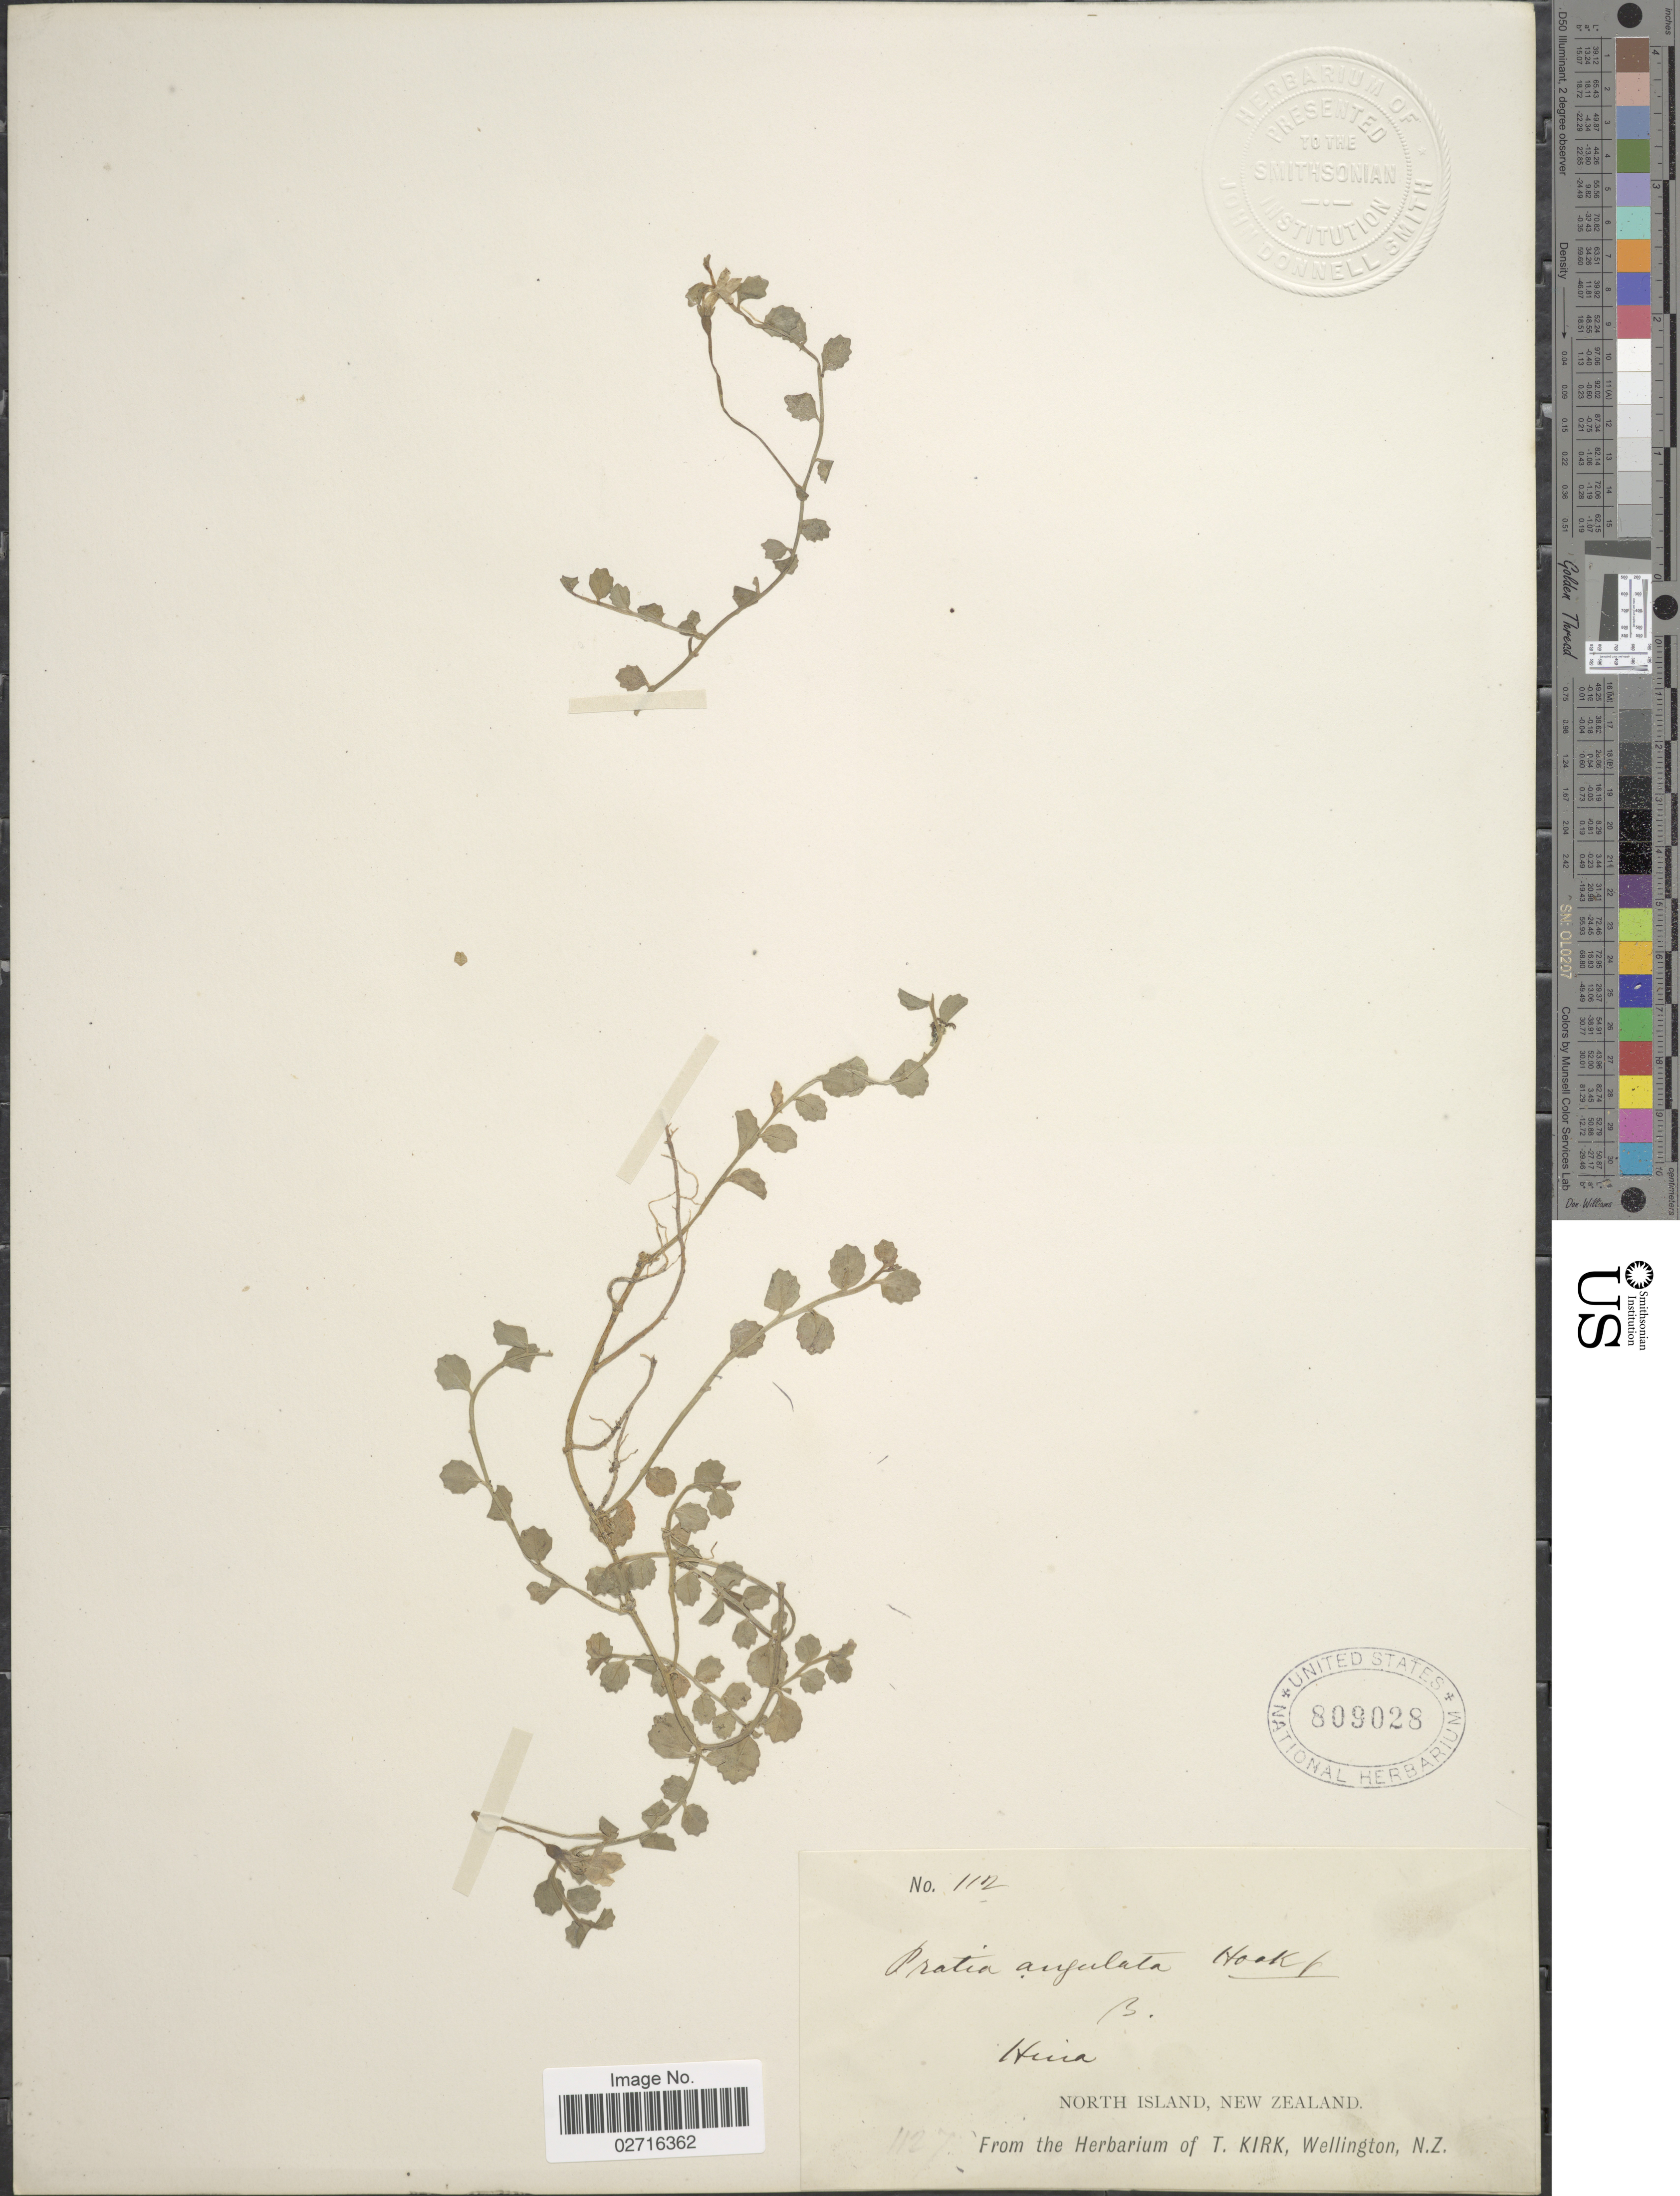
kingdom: Plantae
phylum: Tracheophyta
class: Magnoliopsida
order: Asterales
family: Campanulaceae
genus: Pratia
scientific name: Pratia angulata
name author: (G. Forst.) Hook. f.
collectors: ex herb. T. Kirk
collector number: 112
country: New Zealand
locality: Huia, North Island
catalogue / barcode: US 809028